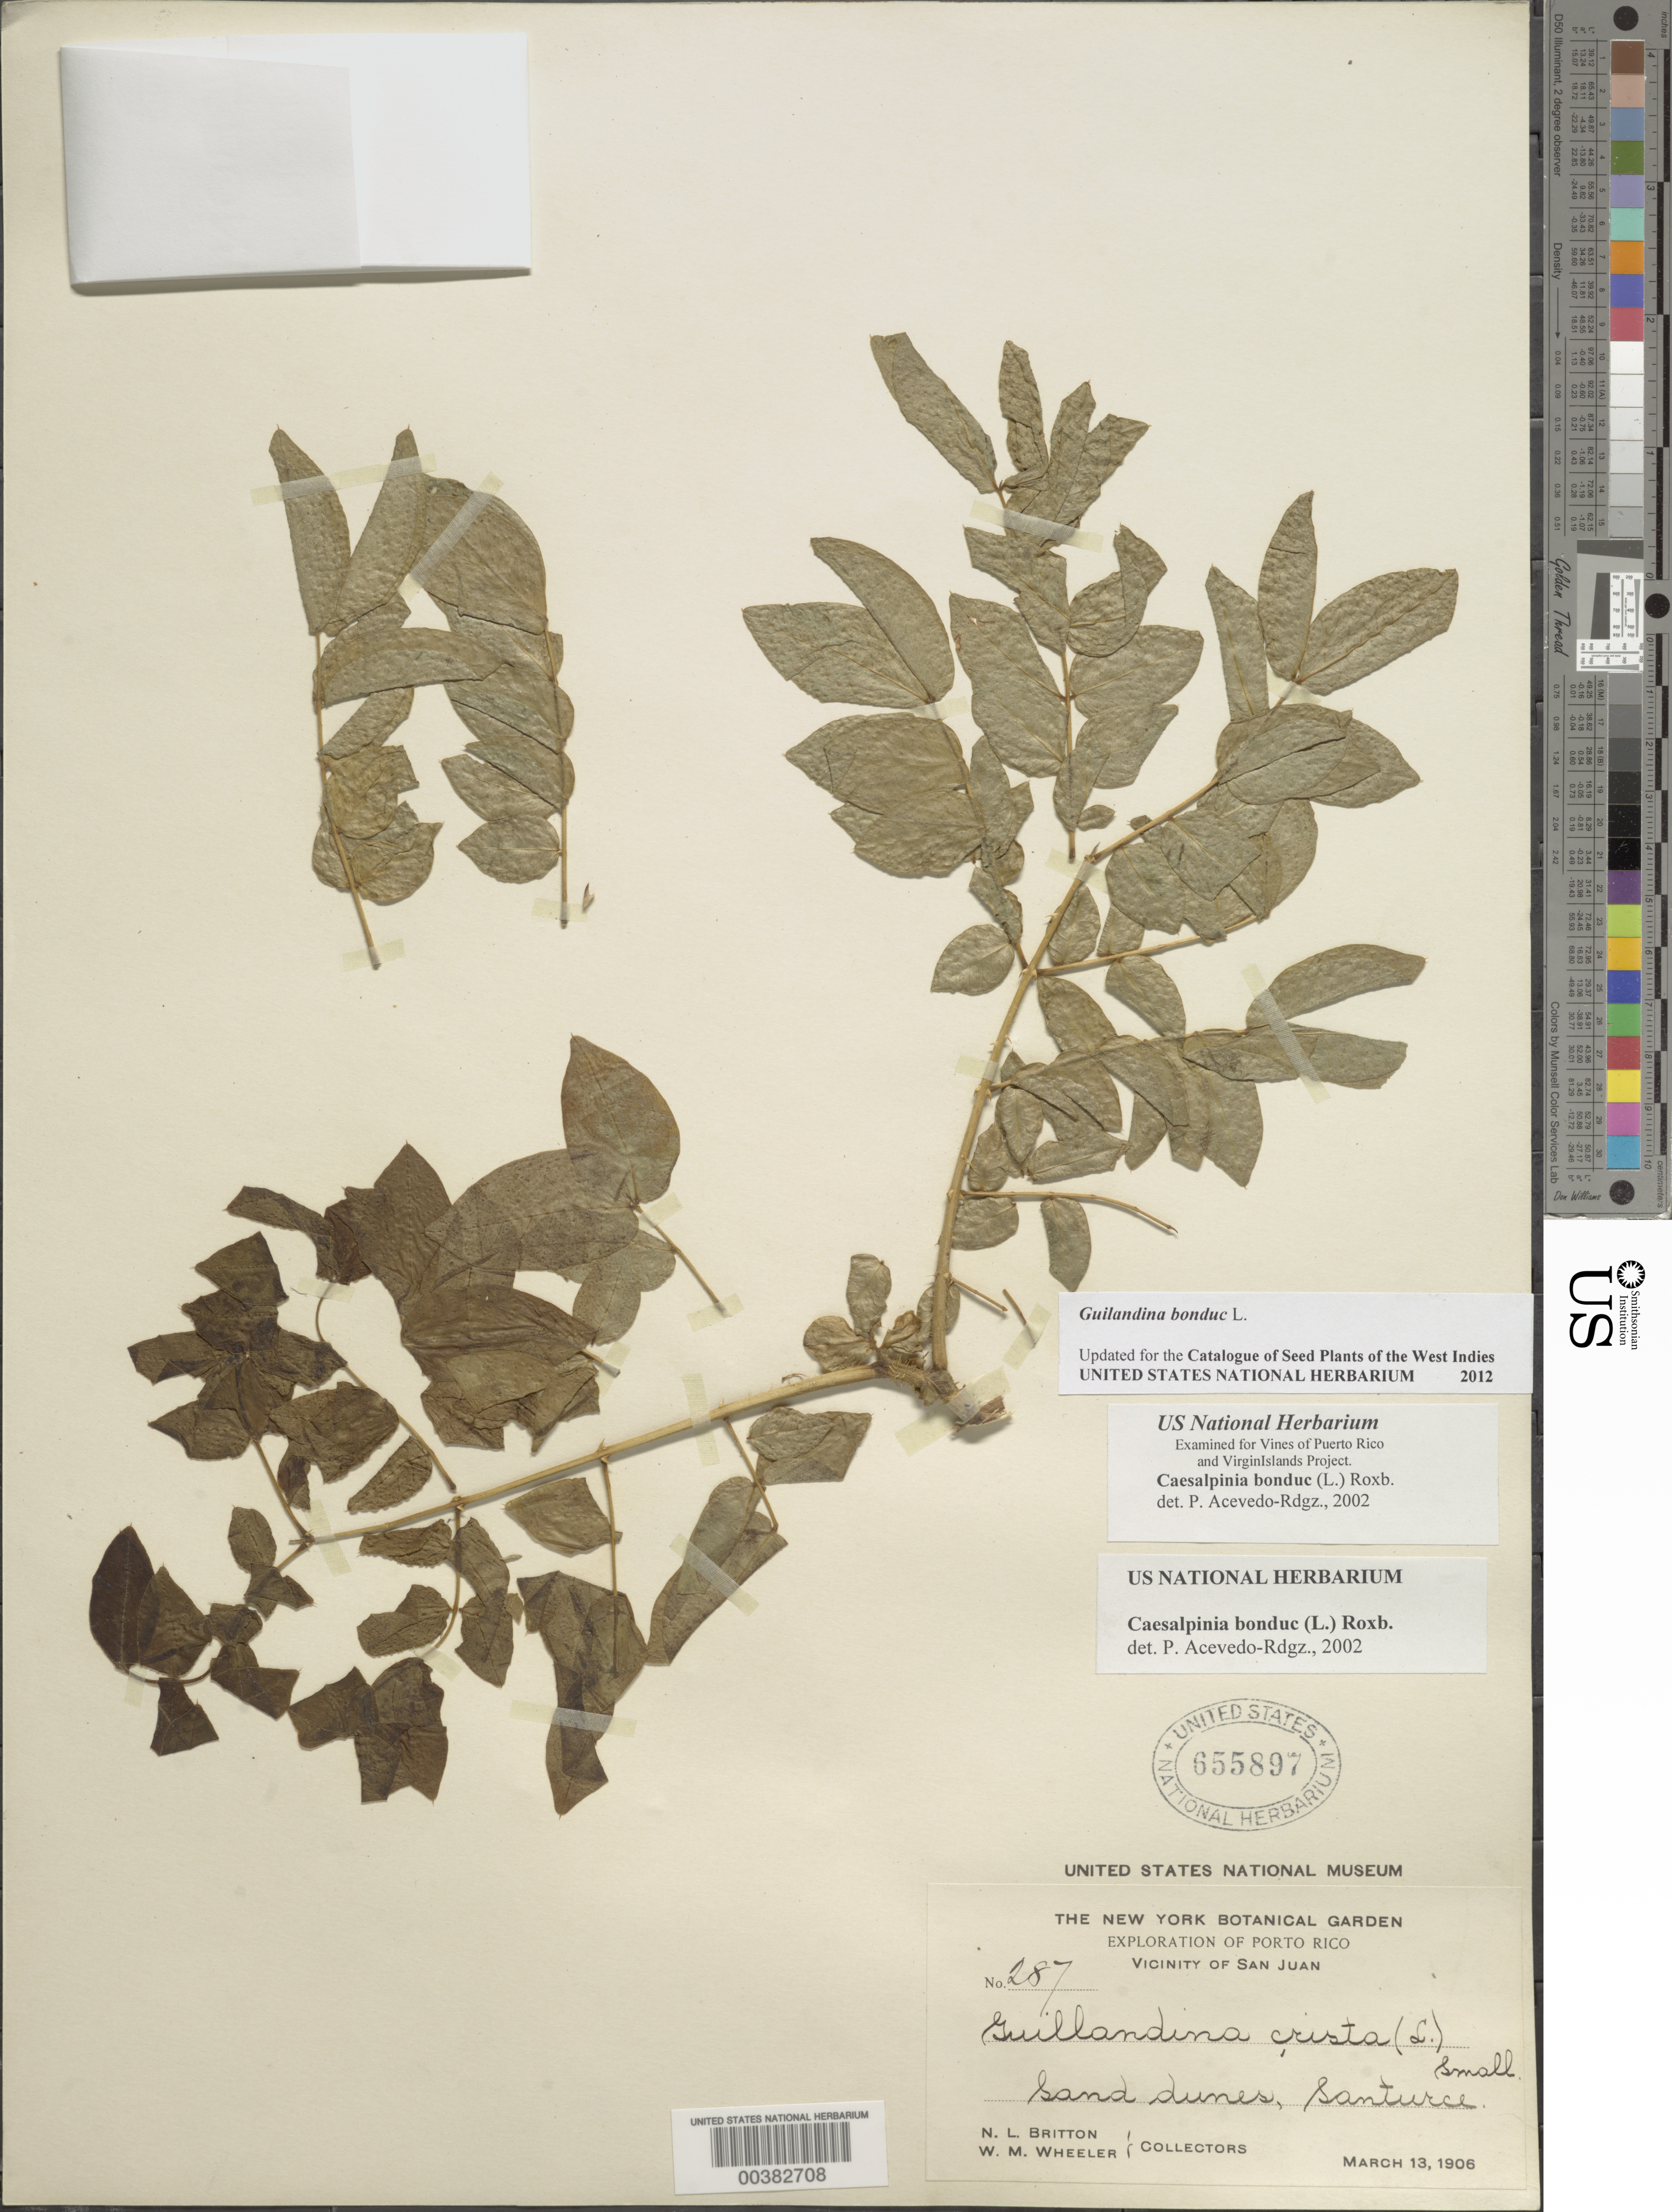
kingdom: Plantae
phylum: Tracheophyta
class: Magnoliopsida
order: Fabales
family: Fabaceae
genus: Guilandina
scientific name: Guilandina bonduc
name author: L.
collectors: N. Britton & W. Wheeler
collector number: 287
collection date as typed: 13 Mar 1906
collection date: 1906-03-13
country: Puerto Rico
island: Greater Antilles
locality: Vicinity of San Juan, Santurce.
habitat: sand dunes.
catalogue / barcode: US 655897